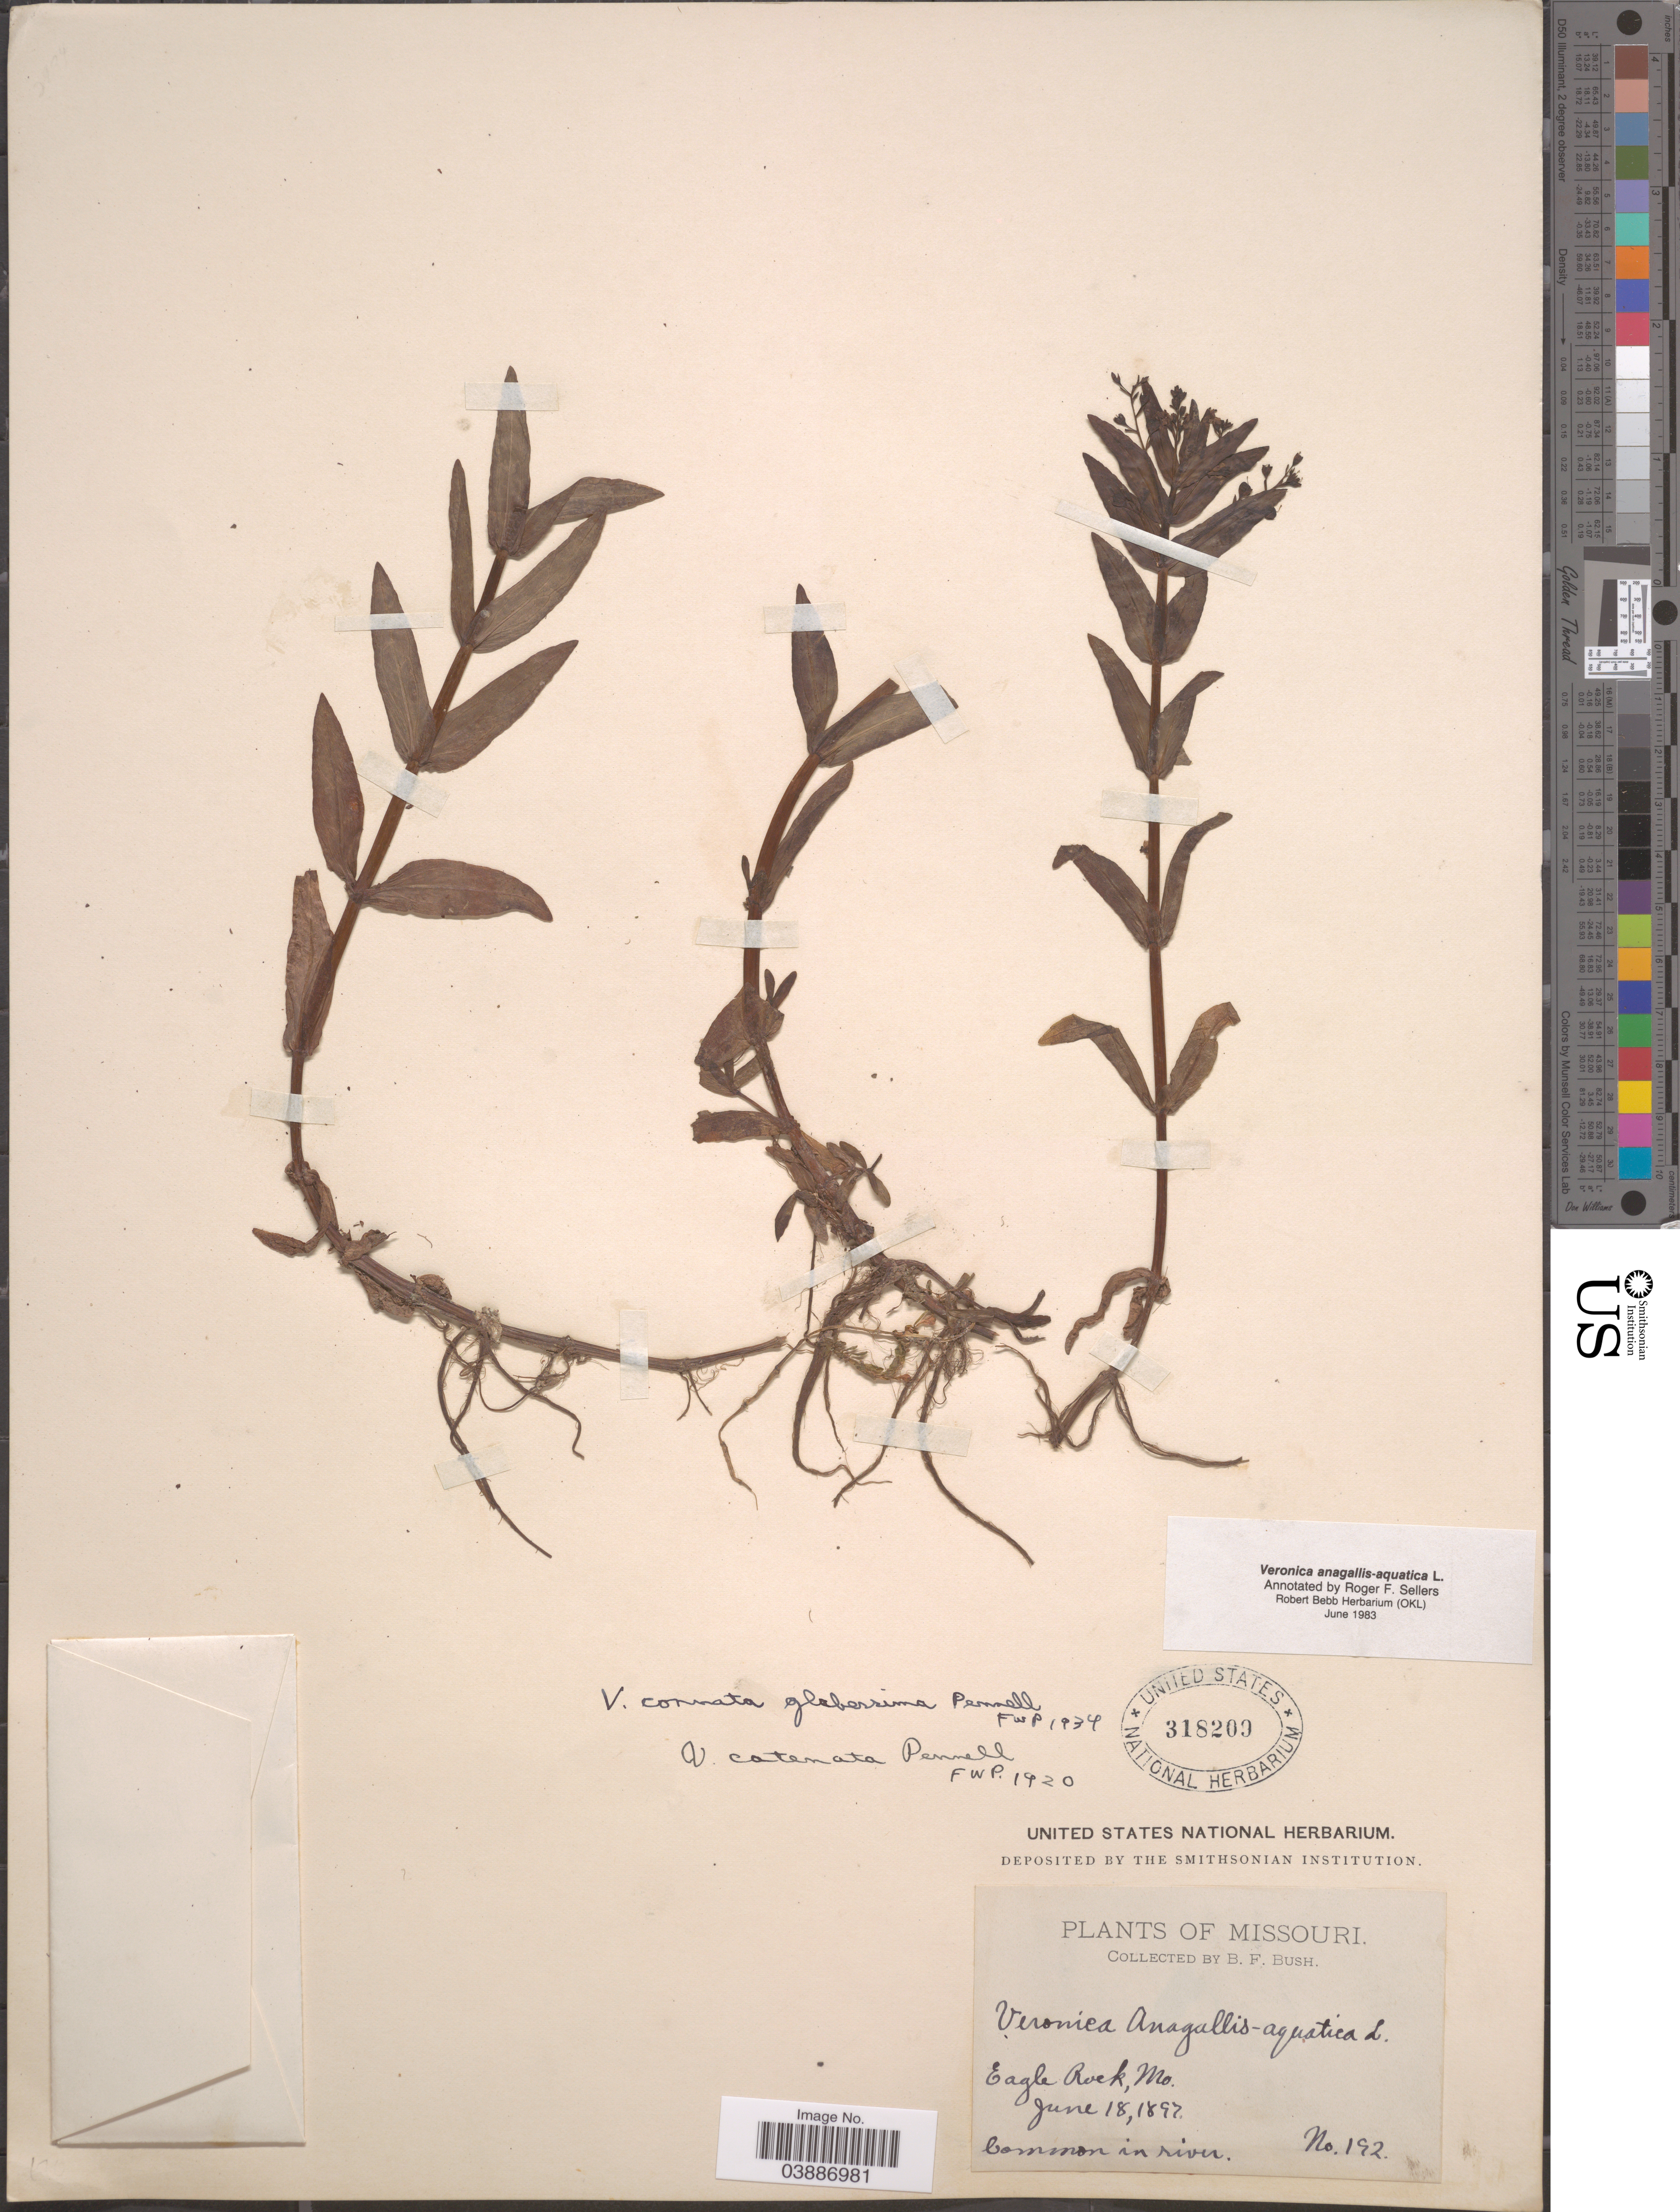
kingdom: Plantae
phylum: Tracheophyta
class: Magnoliopsida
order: Lamiales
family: Plantaginaceae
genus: Veronica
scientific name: Veronica anagallis-aquatica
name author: L.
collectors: B. F. Bush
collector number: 192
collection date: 1897-06-18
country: United States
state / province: Missouri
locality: Eagle Rock.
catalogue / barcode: US 318209